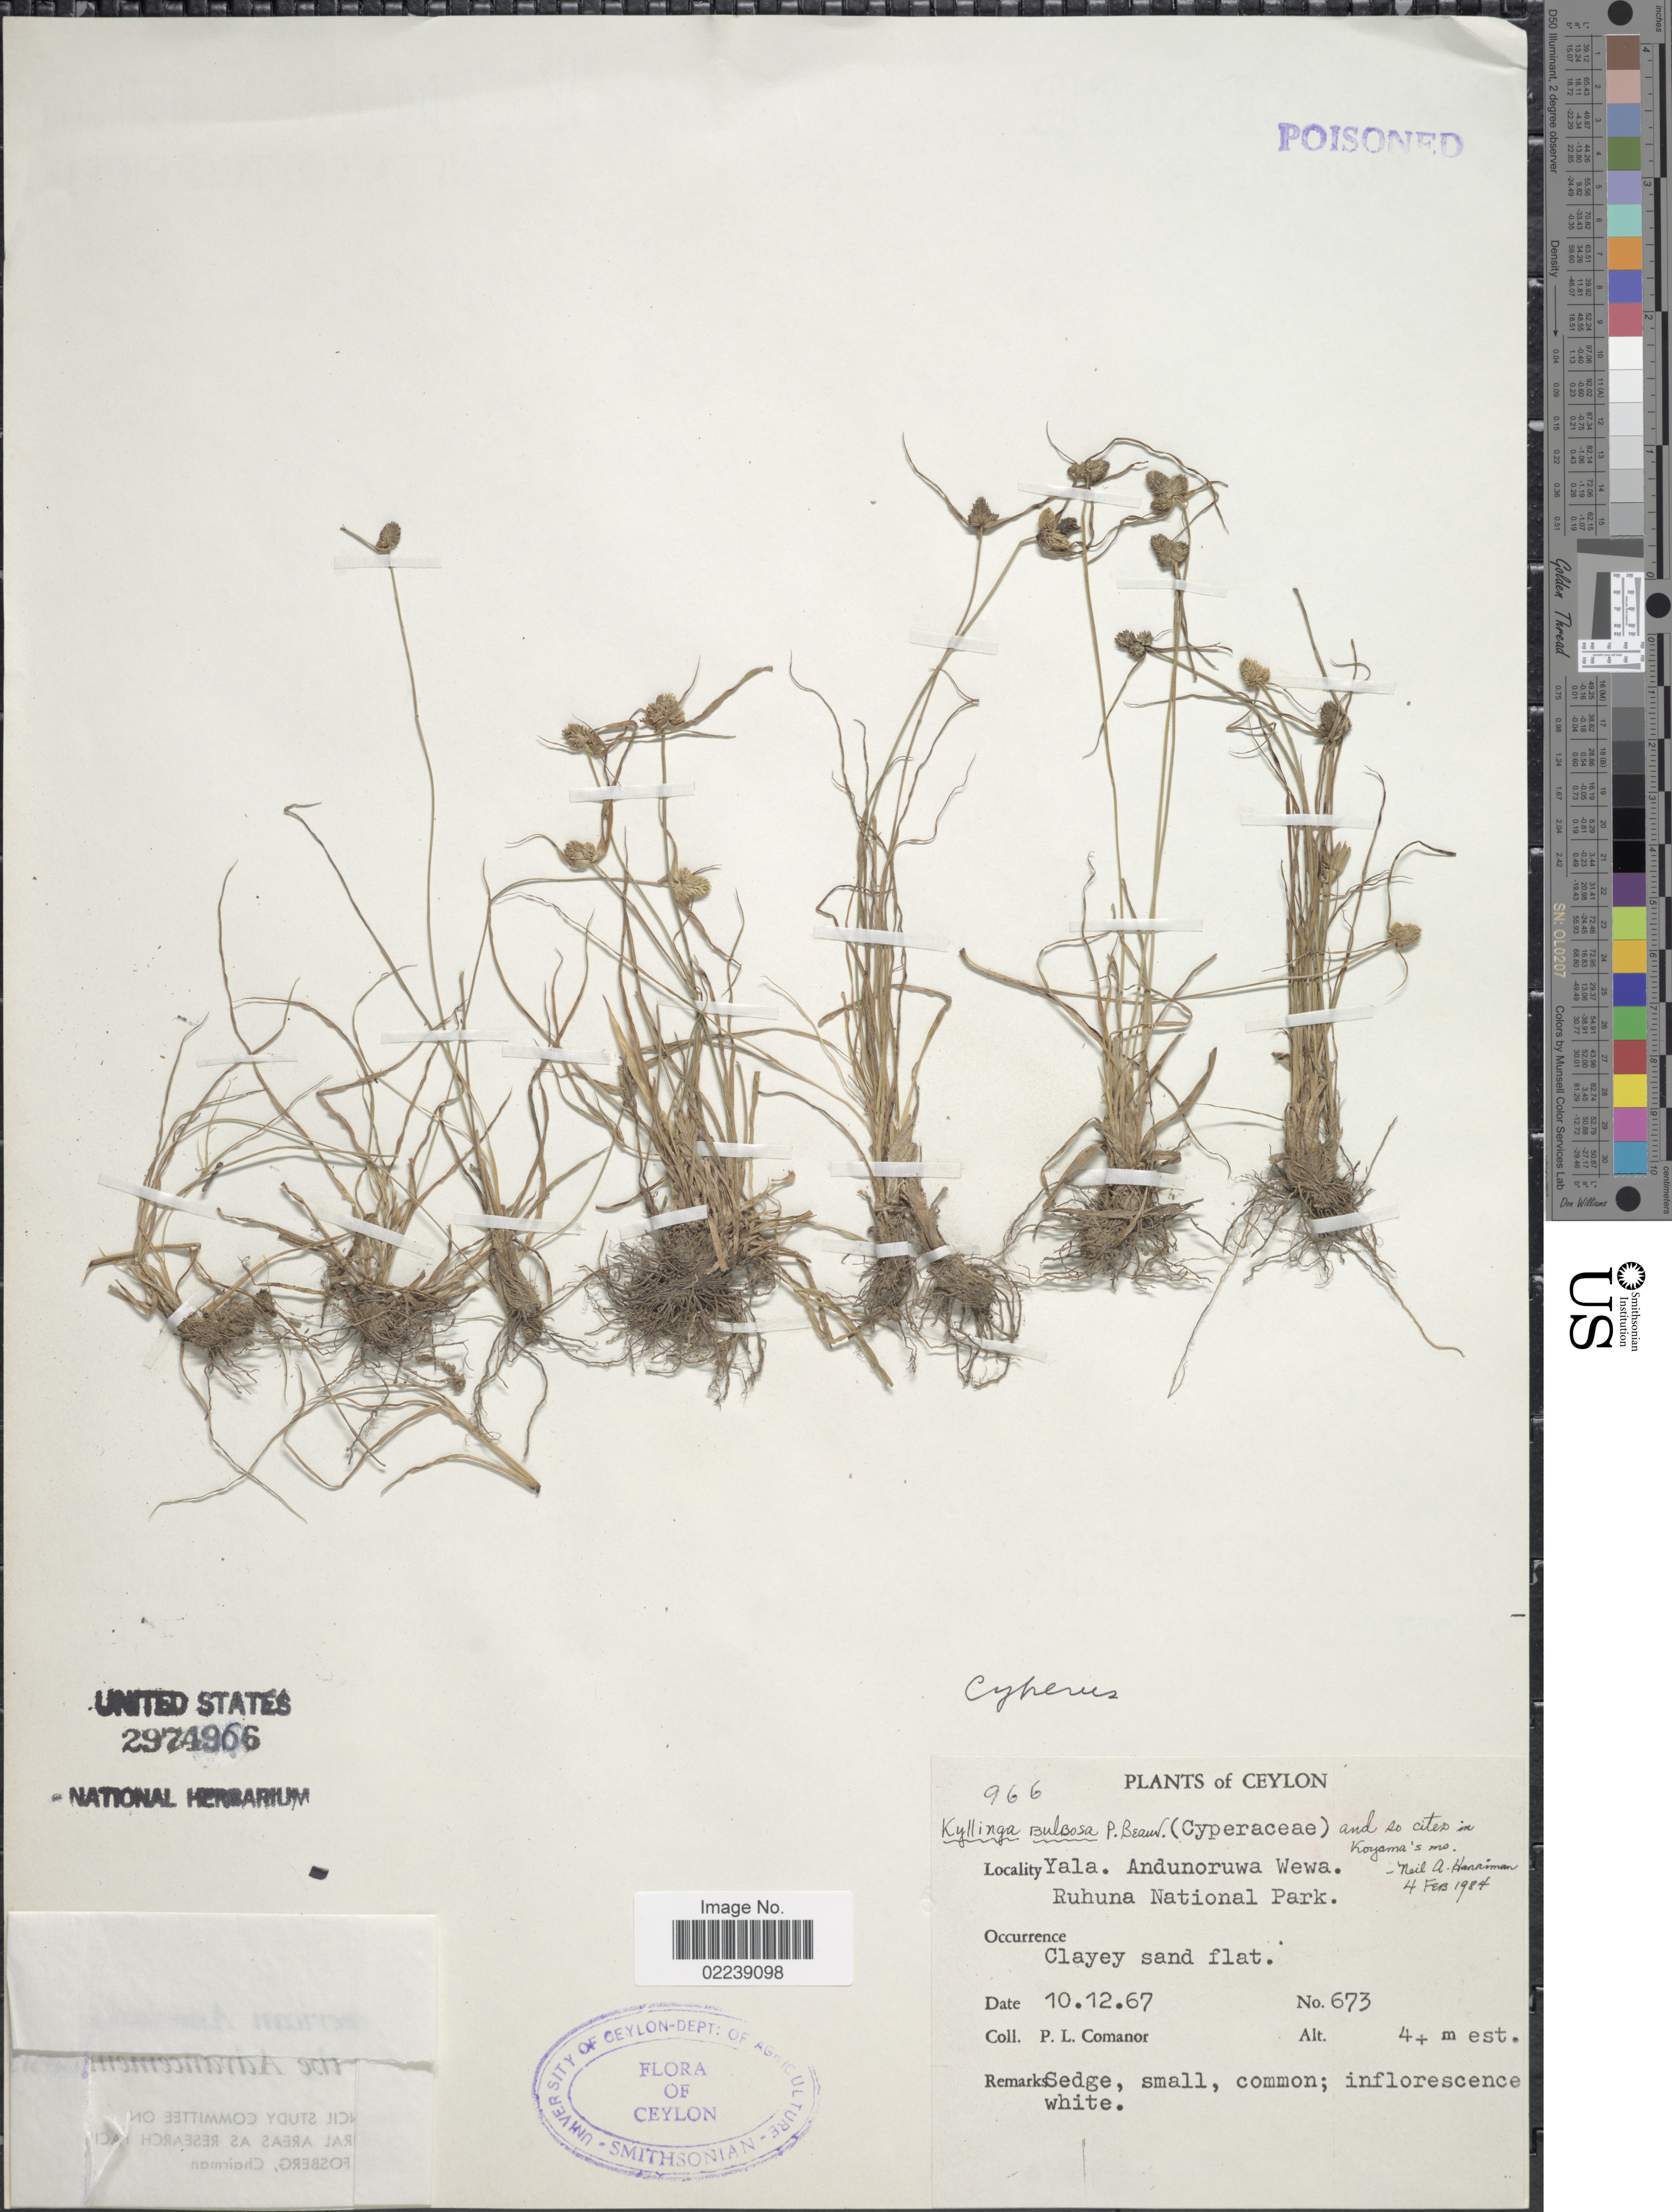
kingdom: Plantae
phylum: Tracheophyta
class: Liliopsida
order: Poales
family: Cyperaceae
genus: Cyperus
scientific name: Cyperus tenuifolius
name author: (Steud.) Dandy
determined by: Strong, Mark T., (BOT), Smithsonian Institution - National Museum of Natural History (UNITED STATES)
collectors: P. Comanor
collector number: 673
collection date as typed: Transcribed d/m/y: 10/12/67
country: Sri Lanka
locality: Ceylon.Yala. Andunoruwa Wewa, Ruhuna National Park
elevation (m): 4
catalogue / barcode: US 2974966